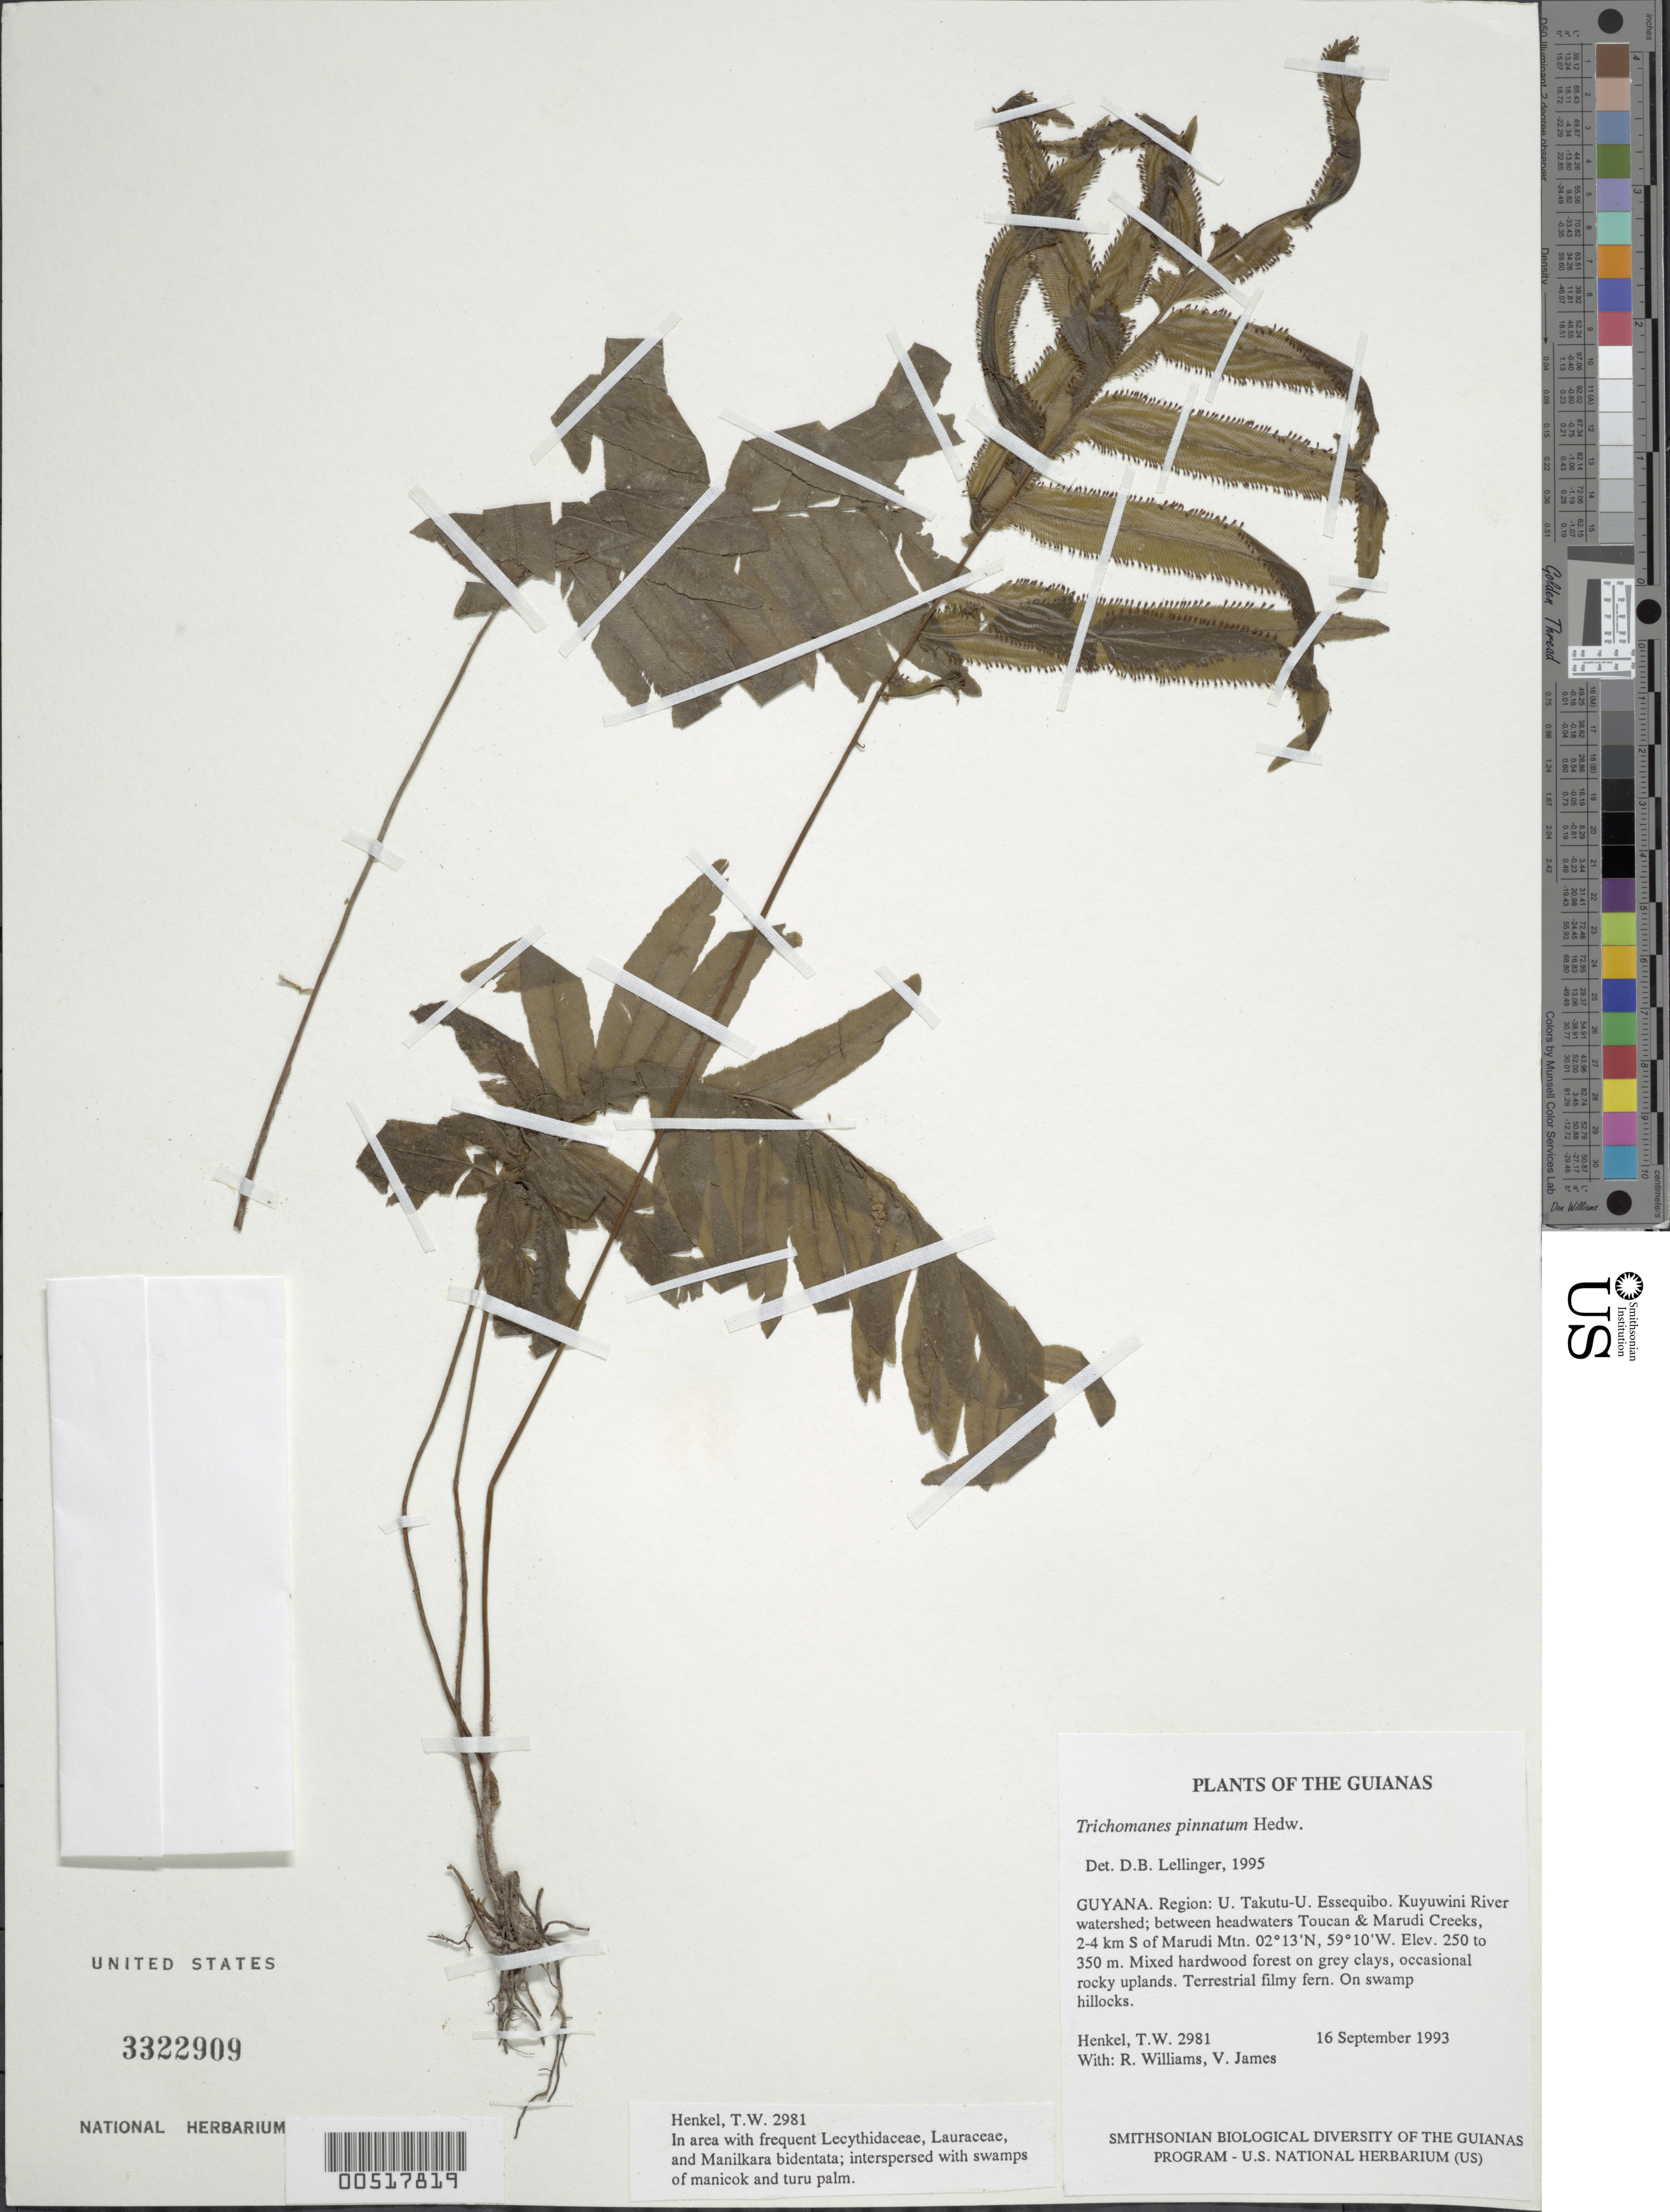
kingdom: Plantae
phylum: Tracheophyta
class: Polypodiopsida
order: Hymenophyllales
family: Hymenophyllaceae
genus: Trichomanes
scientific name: Trichomanes pinnatum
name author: Hedw.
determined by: Lellinger, David B., (BOT), Smithsonian Institution - National Museum of Natural History (UNITED STATES)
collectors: T. Henkel, R. Williams & V. James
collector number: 2981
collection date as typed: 16 September 1993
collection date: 1993-09-16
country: Guyana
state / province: U. Takutu-U. Essequibo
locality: Kuyuwini R watershed; between headwaters Toucan & Marudi Creeks, 2-4 km S of Marudi Mt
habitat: Mixed hardwood forest on grey clays, occasional rocky uplands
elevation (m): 250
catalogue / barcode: US 3322909